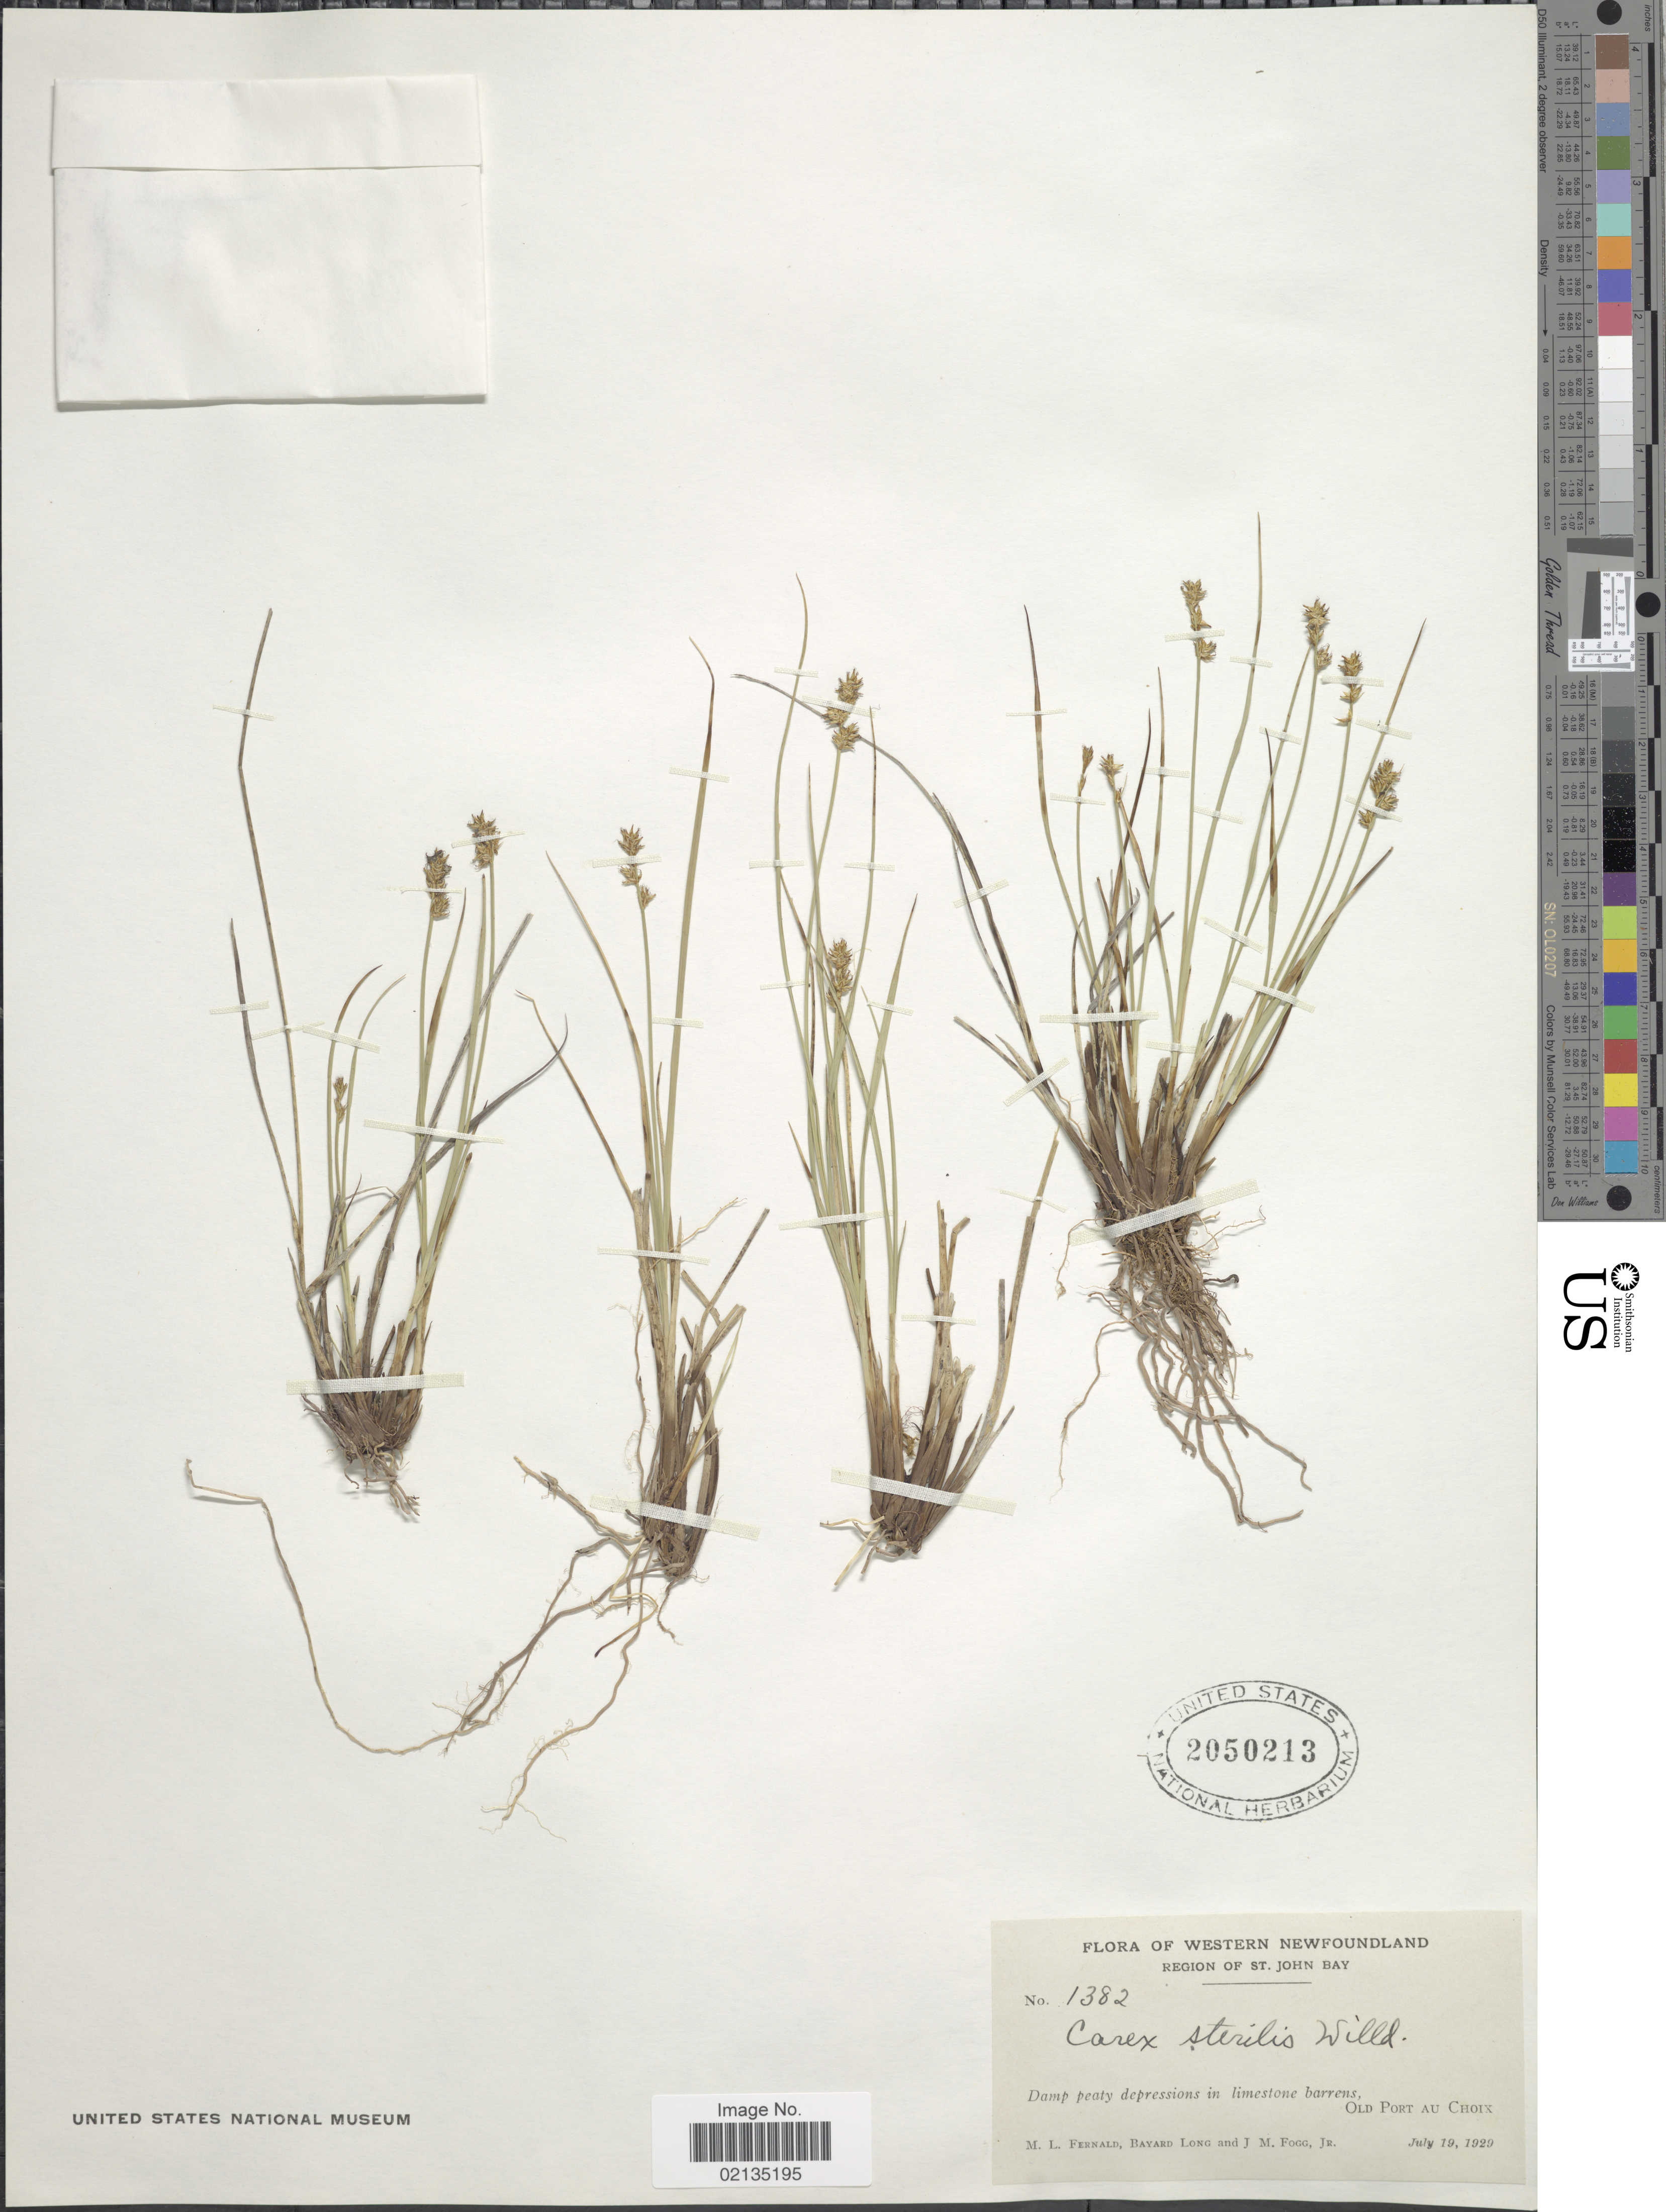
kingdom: Plantae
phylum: Tracheophyta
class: Liliopsida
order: Poales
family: Cyperaceae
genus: Carex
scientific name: Carex sterilis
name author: Willd.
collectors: M. L. Fernald, B. Long & J. Fogg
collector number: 1382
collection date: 1929-07-19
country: Canada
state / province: Newfoundland and Labrador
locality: Western Newfoundland, Damp peaty depressions in limestone barrens, Old Port Au Choix. Region of St. John Bay.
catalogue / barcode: US 2050213